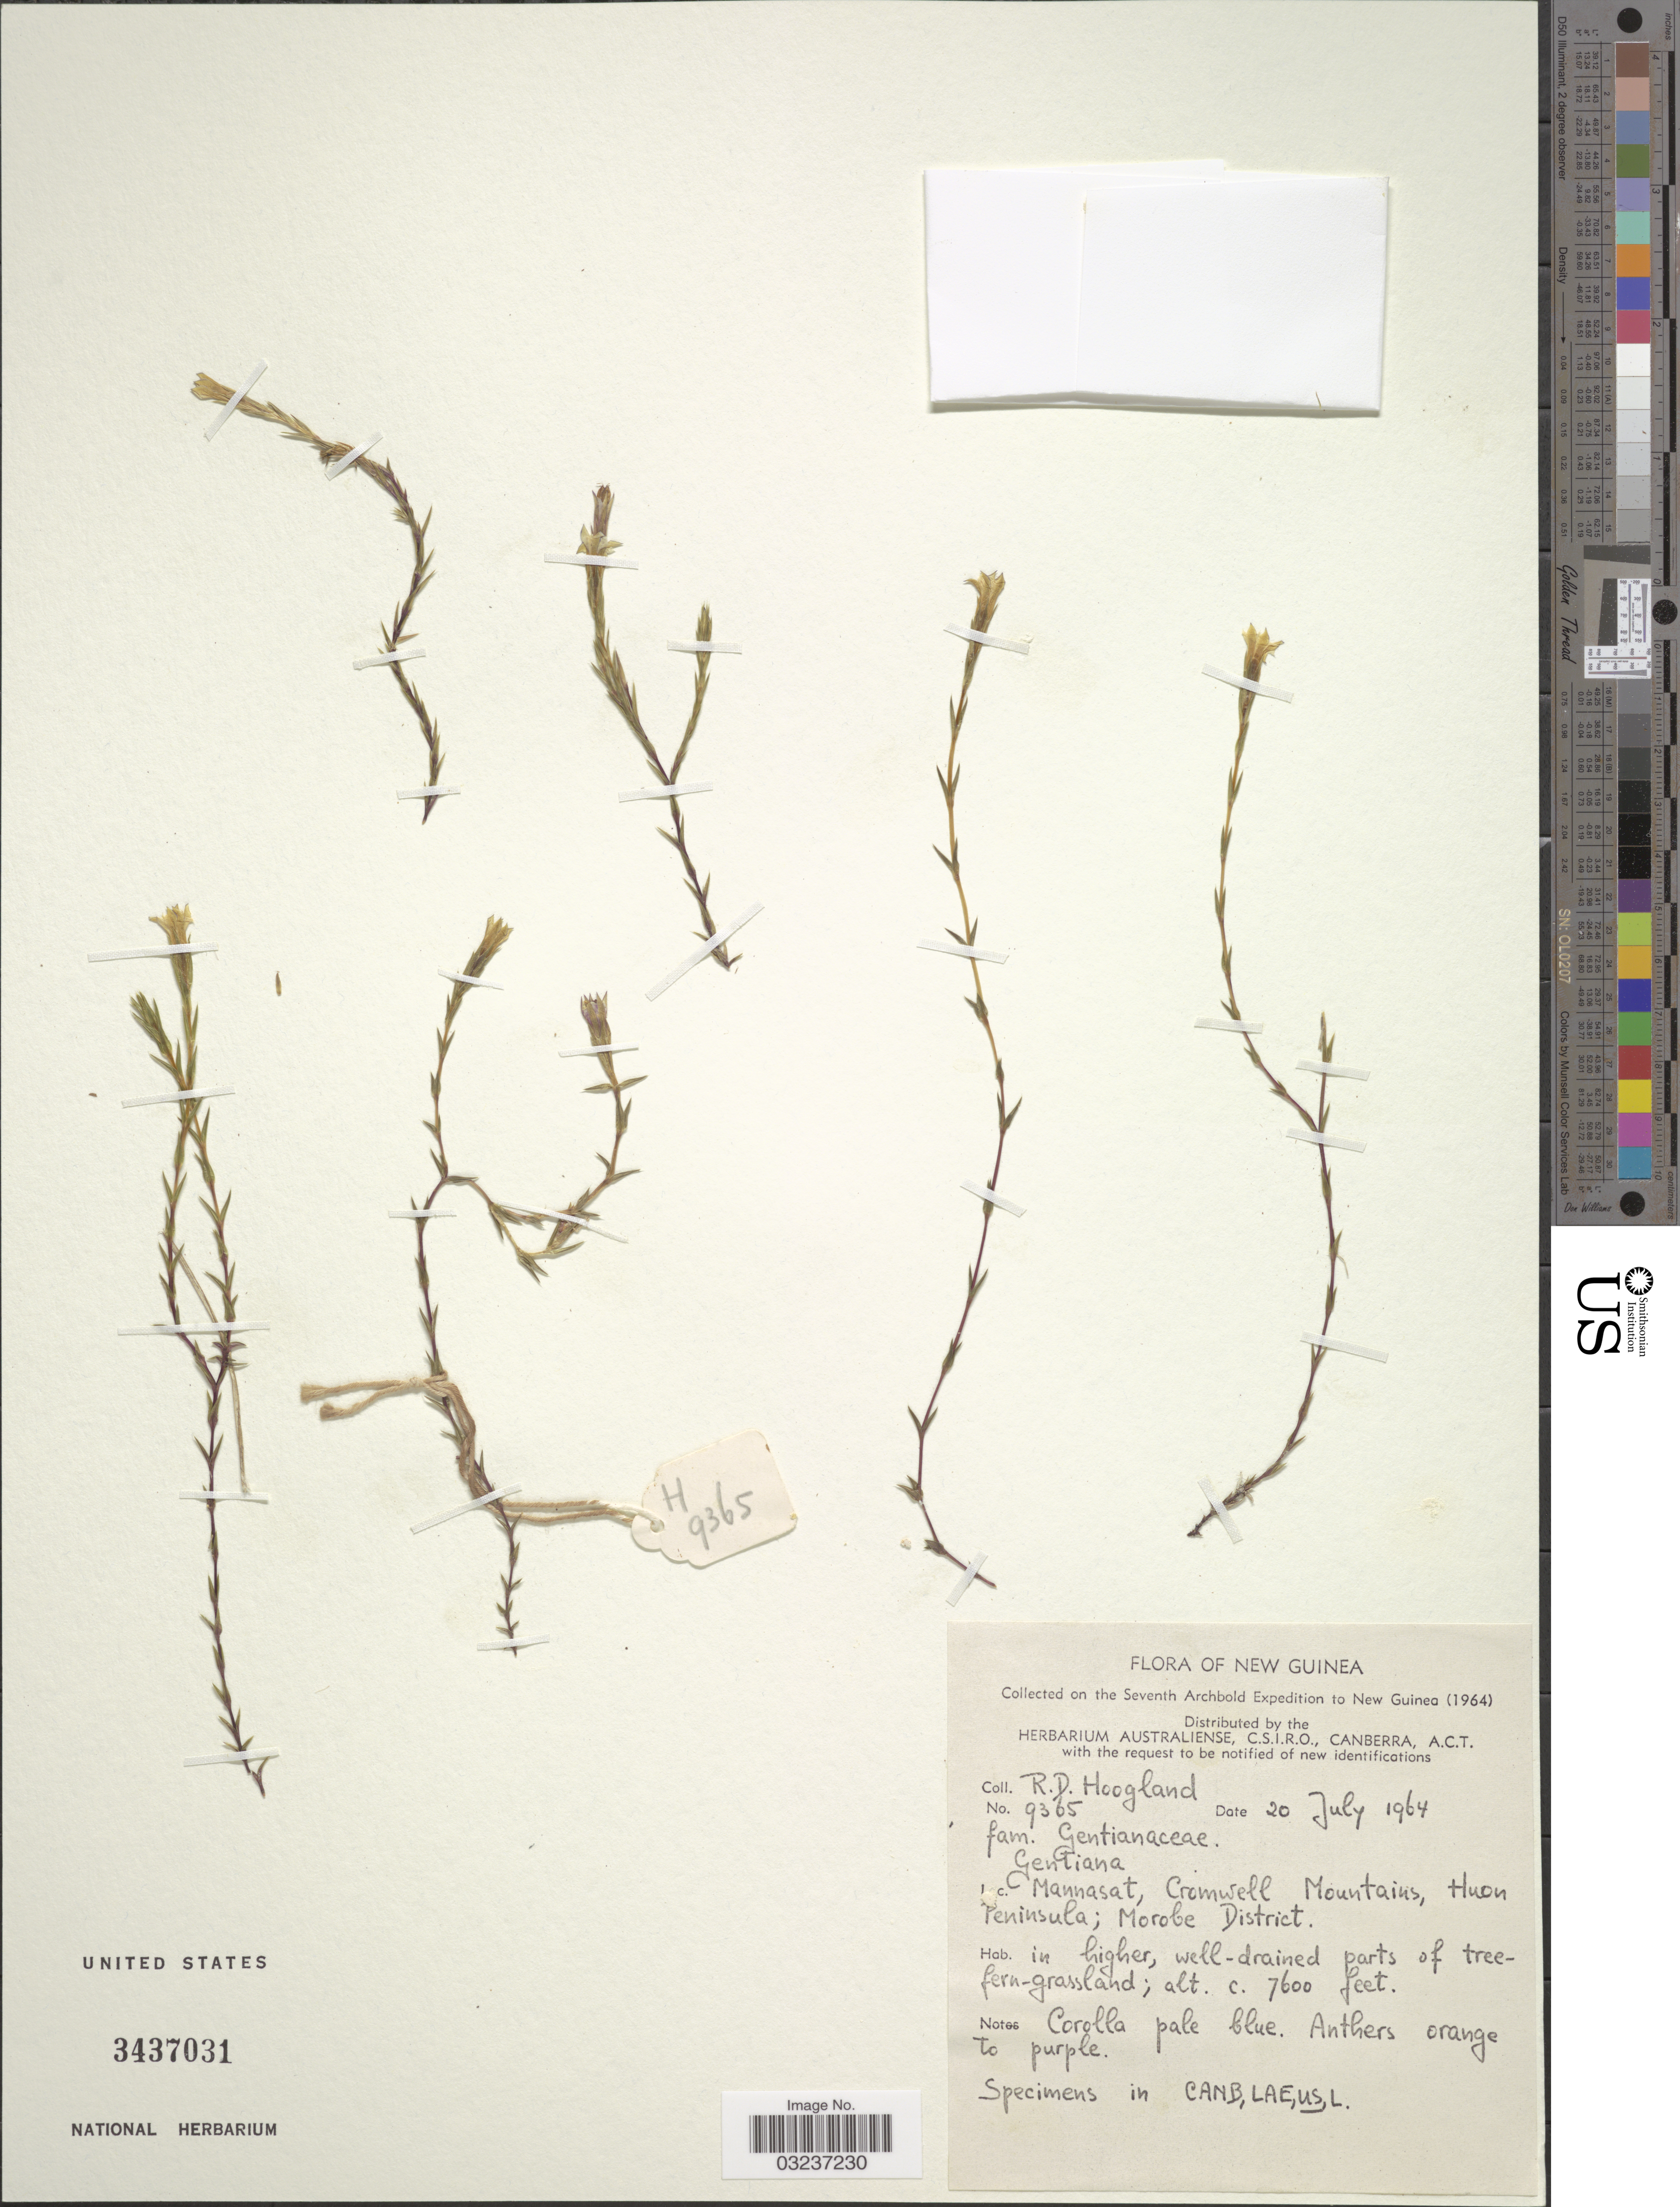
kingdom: Plantae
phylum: Tracheophyta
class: Magnoliopsida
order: Gentianales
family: Gentianaceae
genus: Gentiana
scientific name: Gentiana sp.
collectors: R. D. Hoogland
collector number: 9365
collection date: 1964-07-20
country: Papua New Guinea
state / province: Morobe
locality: New Guinea. Mannasat, Cromwell Mountains, Huon Peninsula; Morobe District.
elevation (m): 2316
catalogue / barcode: US 3437031